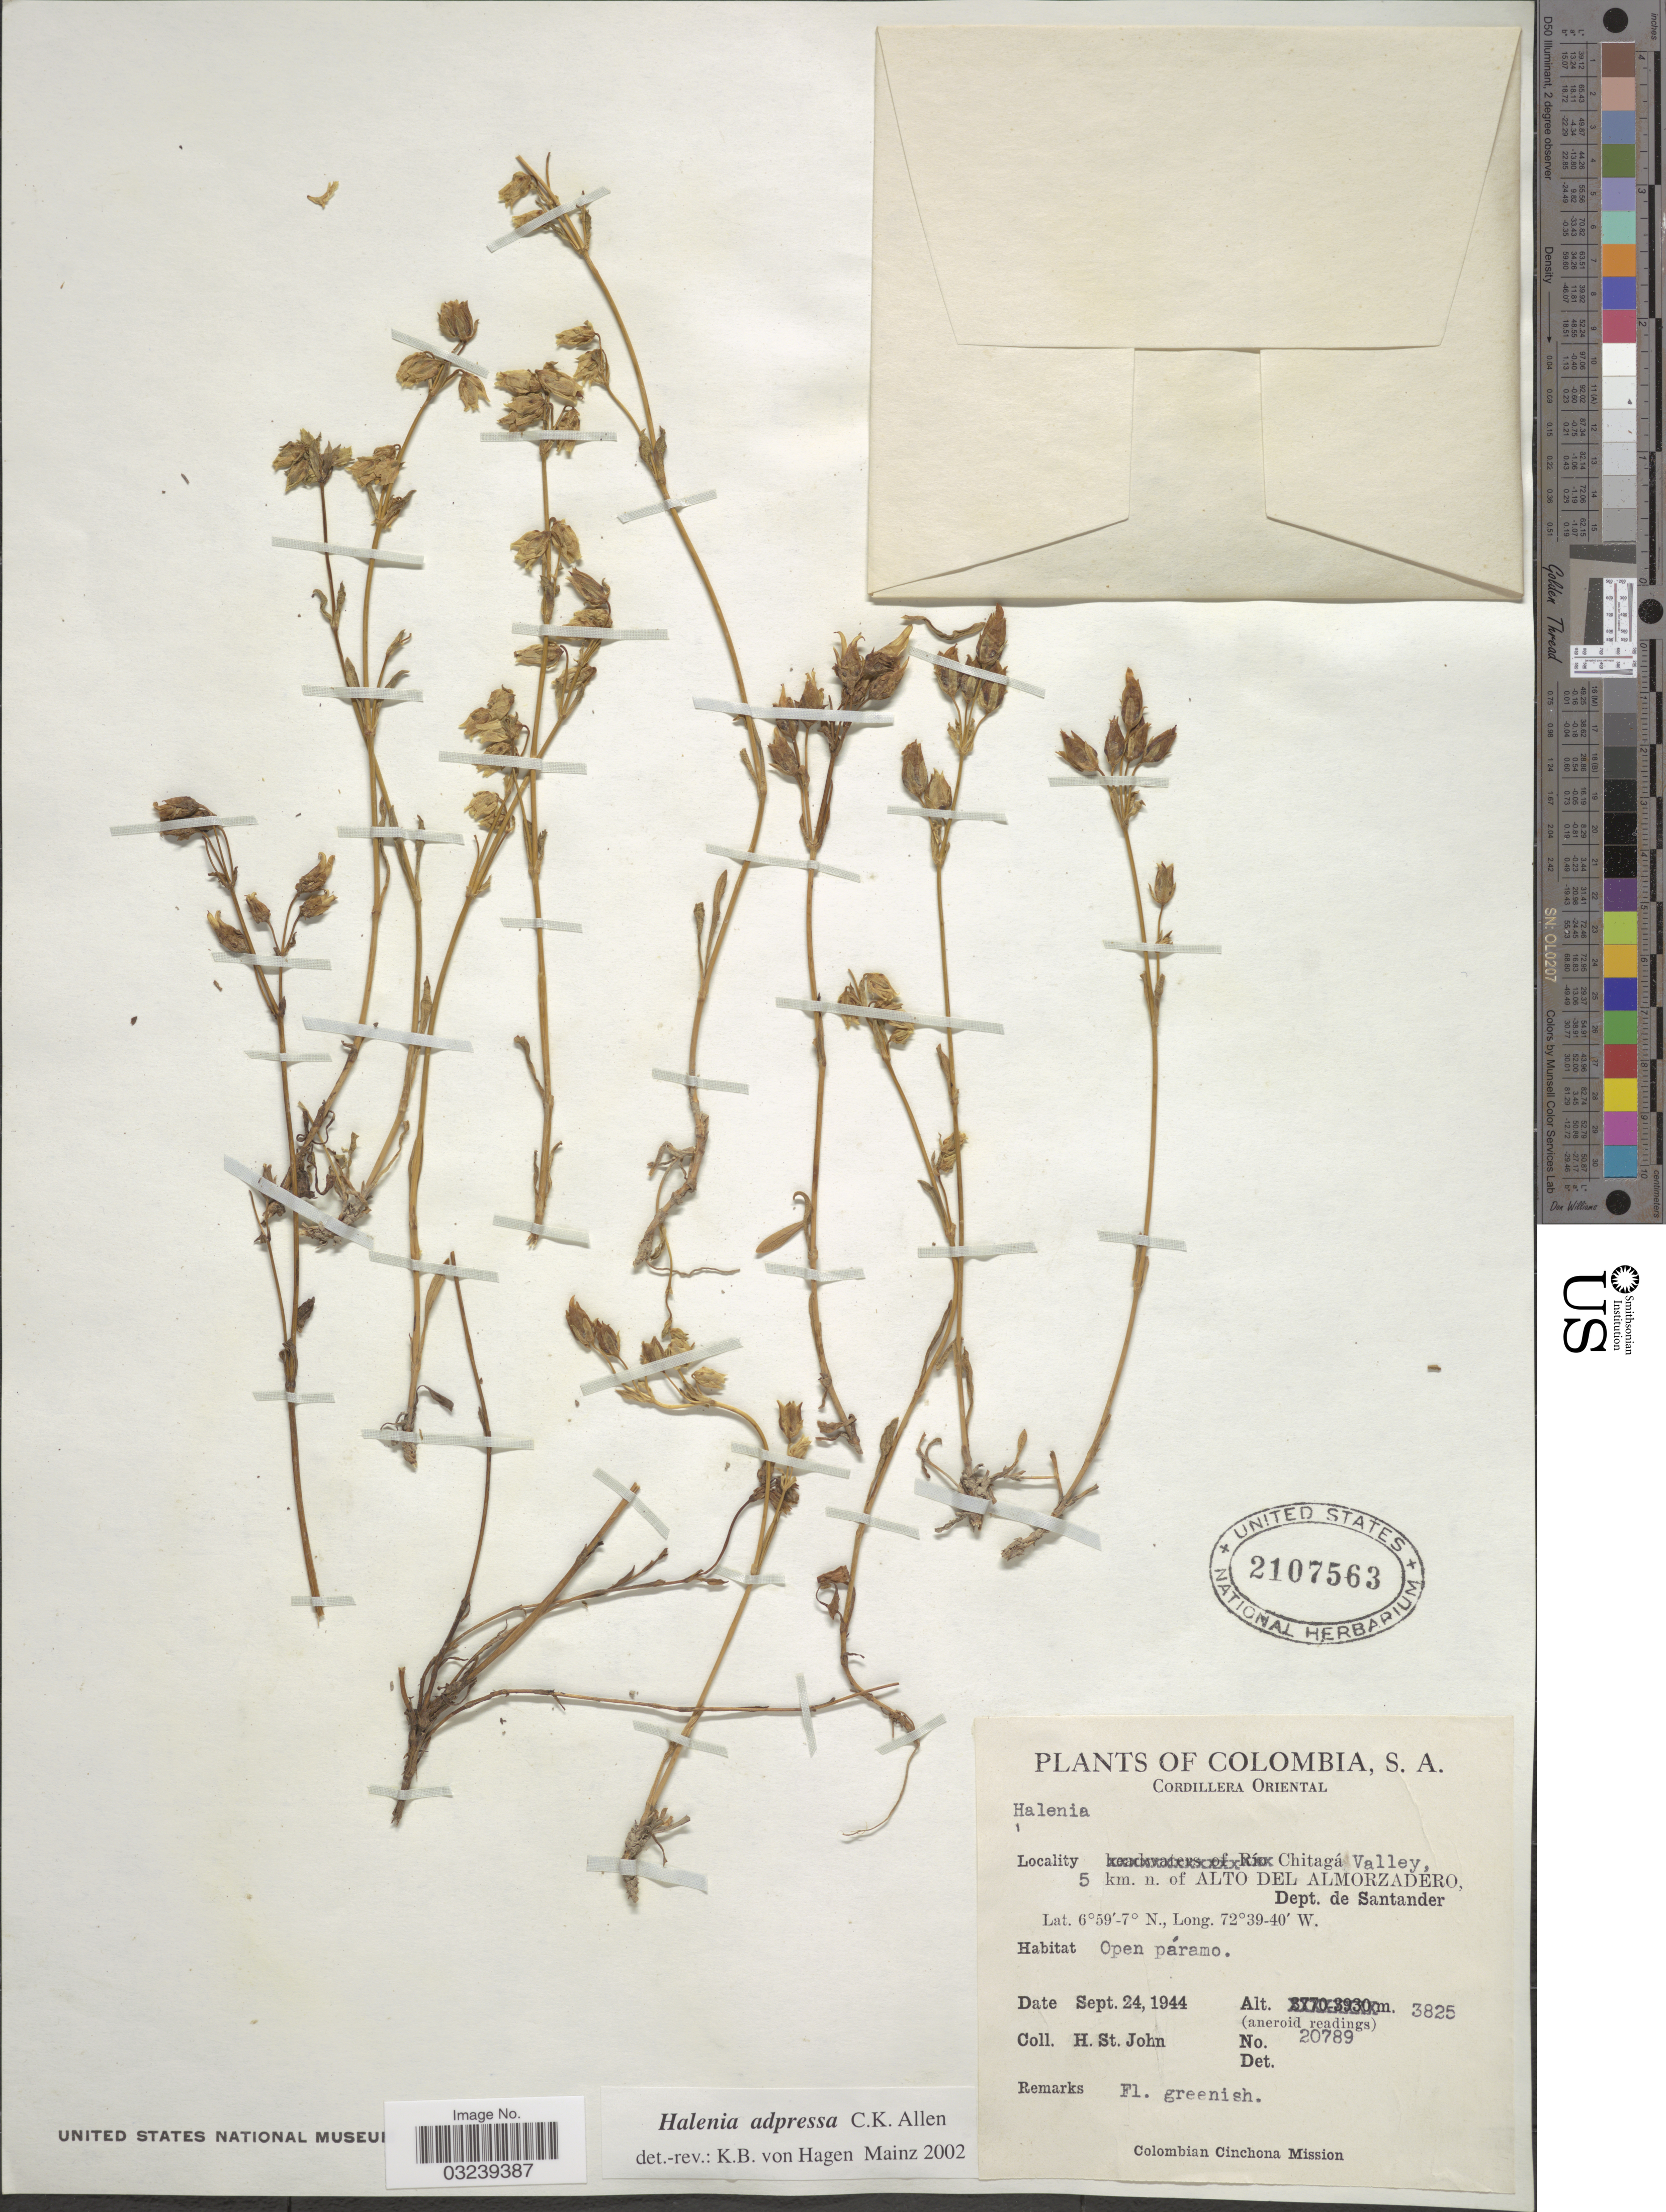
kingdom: Plantae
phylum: Tracheophyta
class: Magnoliopsida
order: Gentianales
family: Gentianaceae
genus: Halenia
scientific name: Halenia adpressa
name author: C.K. Allen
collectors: H. St. John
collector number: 20789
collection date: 1944-09-24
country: Colombia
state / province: Santander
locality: Cordillera Oriental, Chitagá Valley, 5 km. n. of Alto del Almorzadero, Dept. de Santander.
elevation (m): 3825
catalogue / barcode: US 2107563